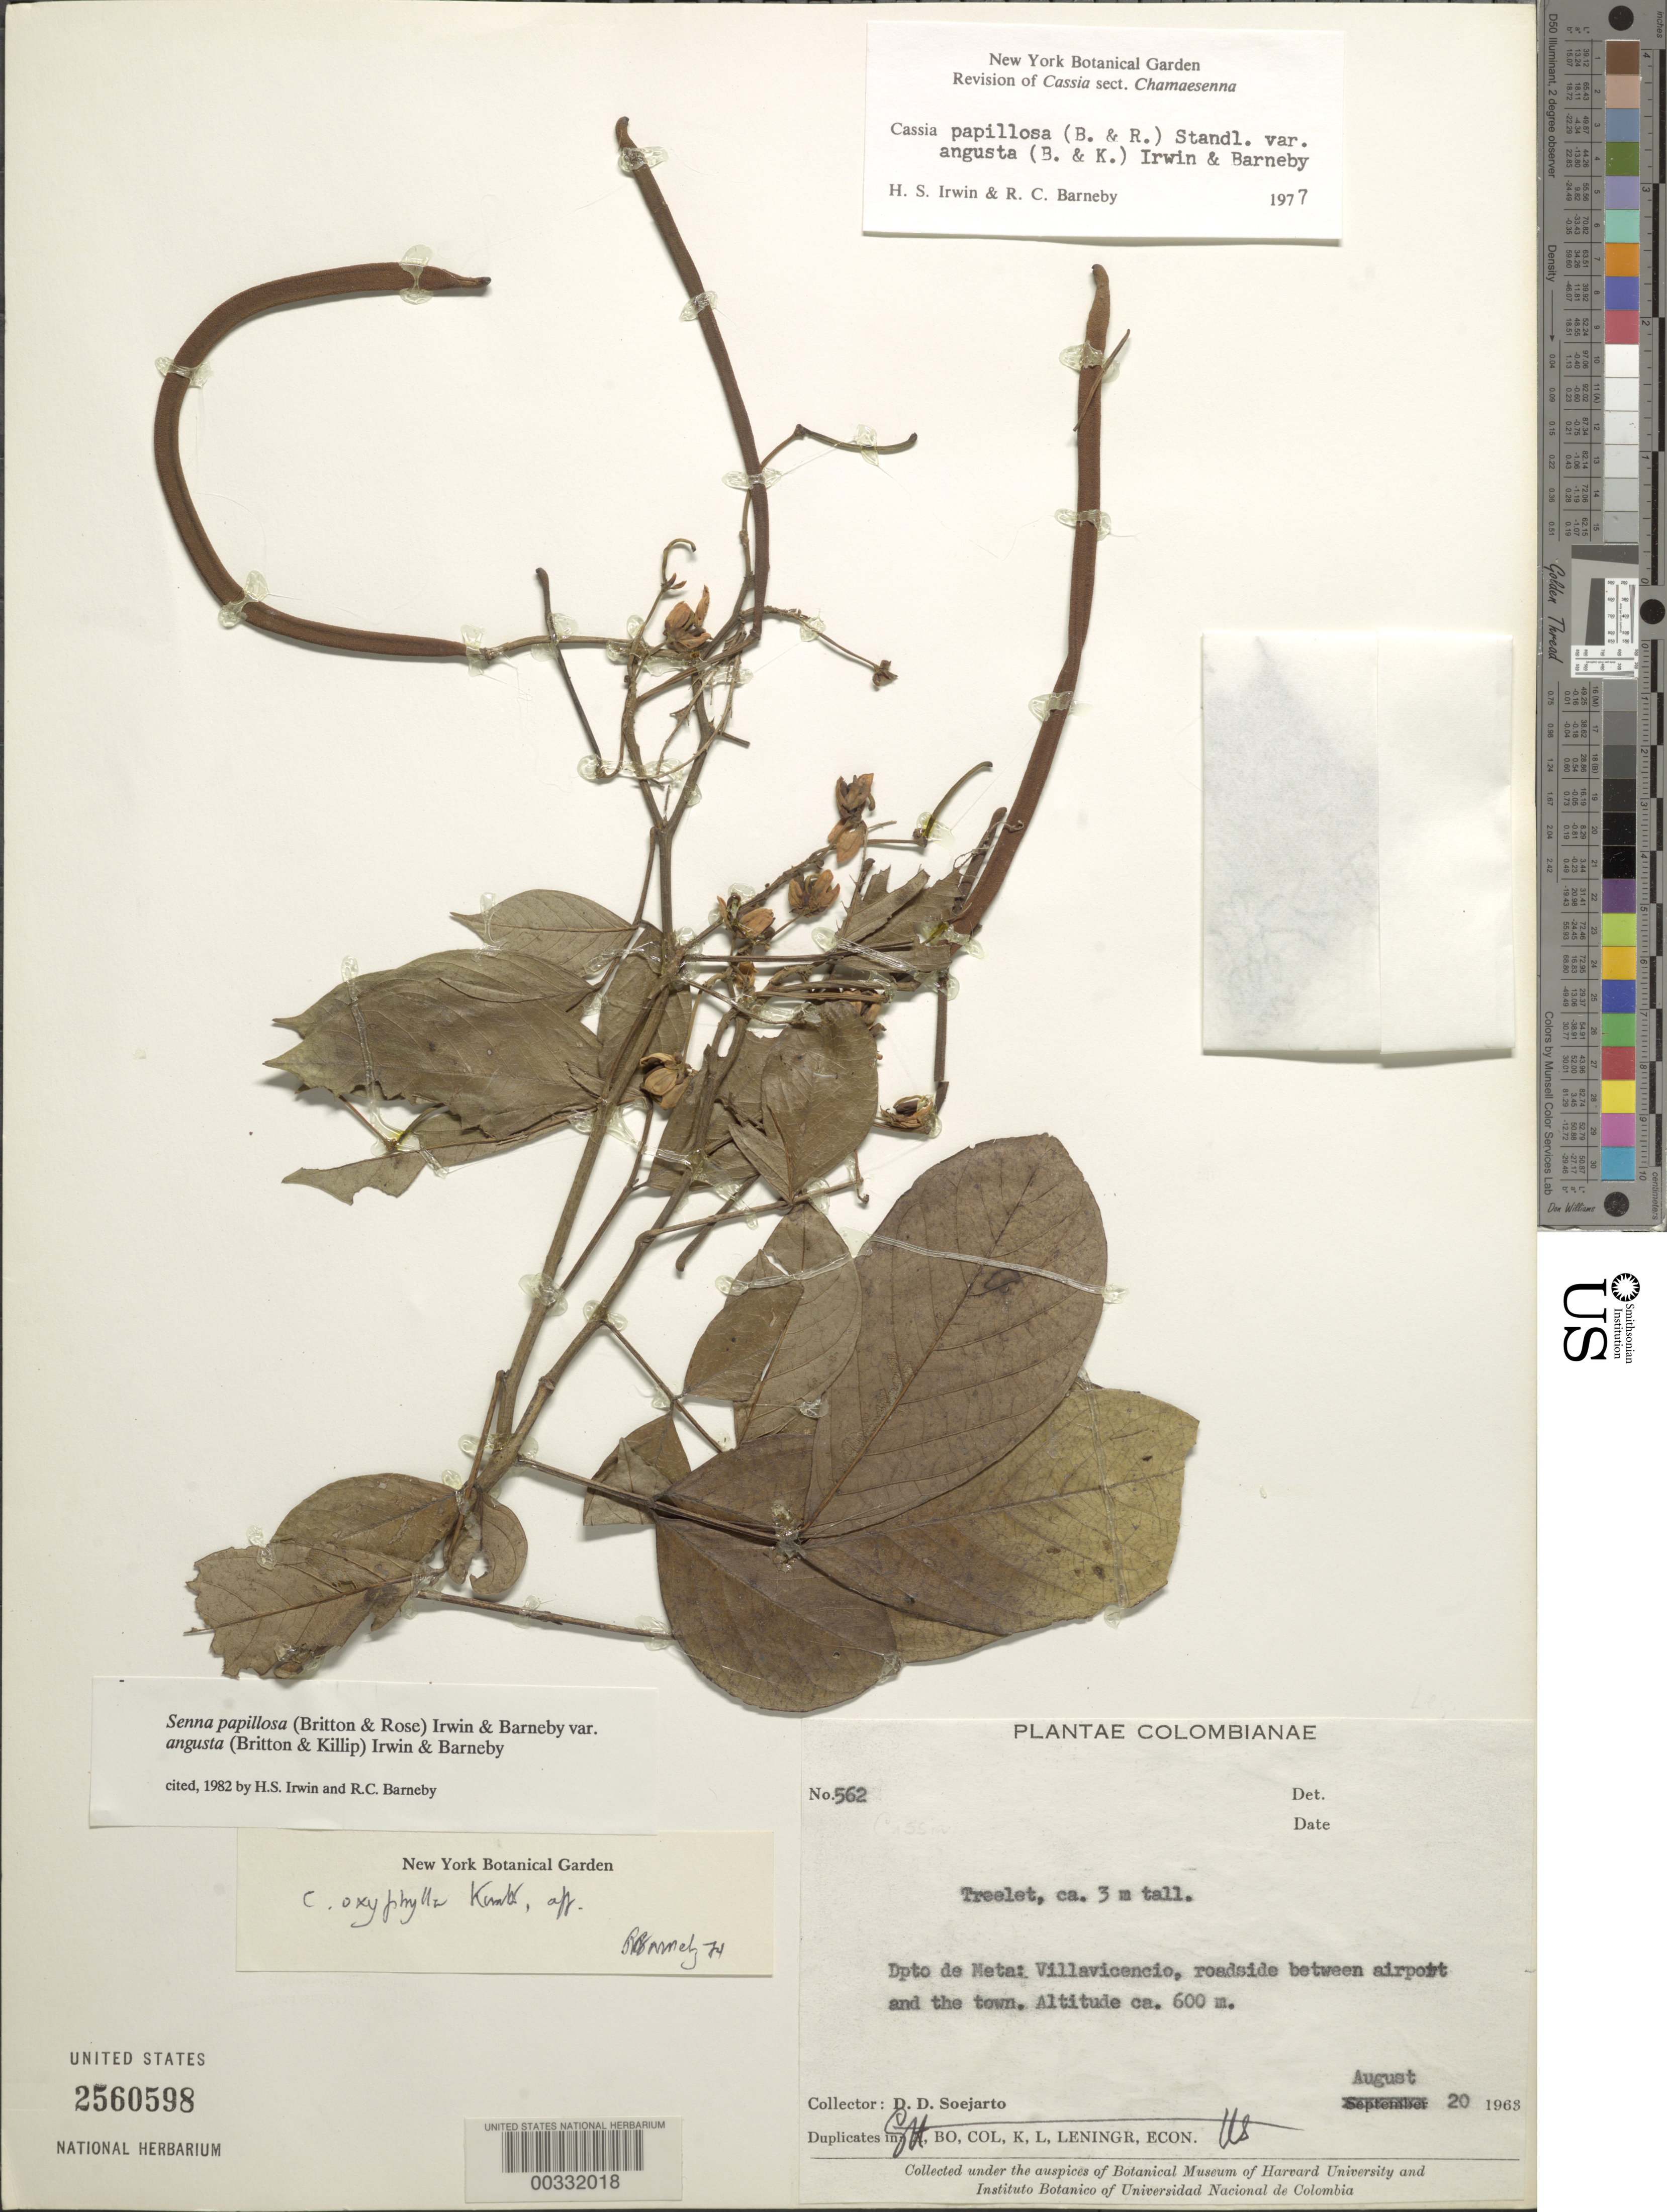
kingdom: Plantae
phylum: Tracheophyta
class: Magnoliopsida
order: Fabales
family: Fabaceae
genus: Senna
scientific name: Senna papillosa var. angusta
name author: (Britton & Killip) H.S. Irwin & Barneby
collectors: D. D. Soejarto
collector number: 562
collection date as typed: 20 Aug 1963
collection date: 1963-08-20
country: Colombia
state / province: Meta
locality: Villa Vicencia, roadside between airport and the town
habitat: Roadside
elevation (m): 600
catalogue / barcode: US 2560598